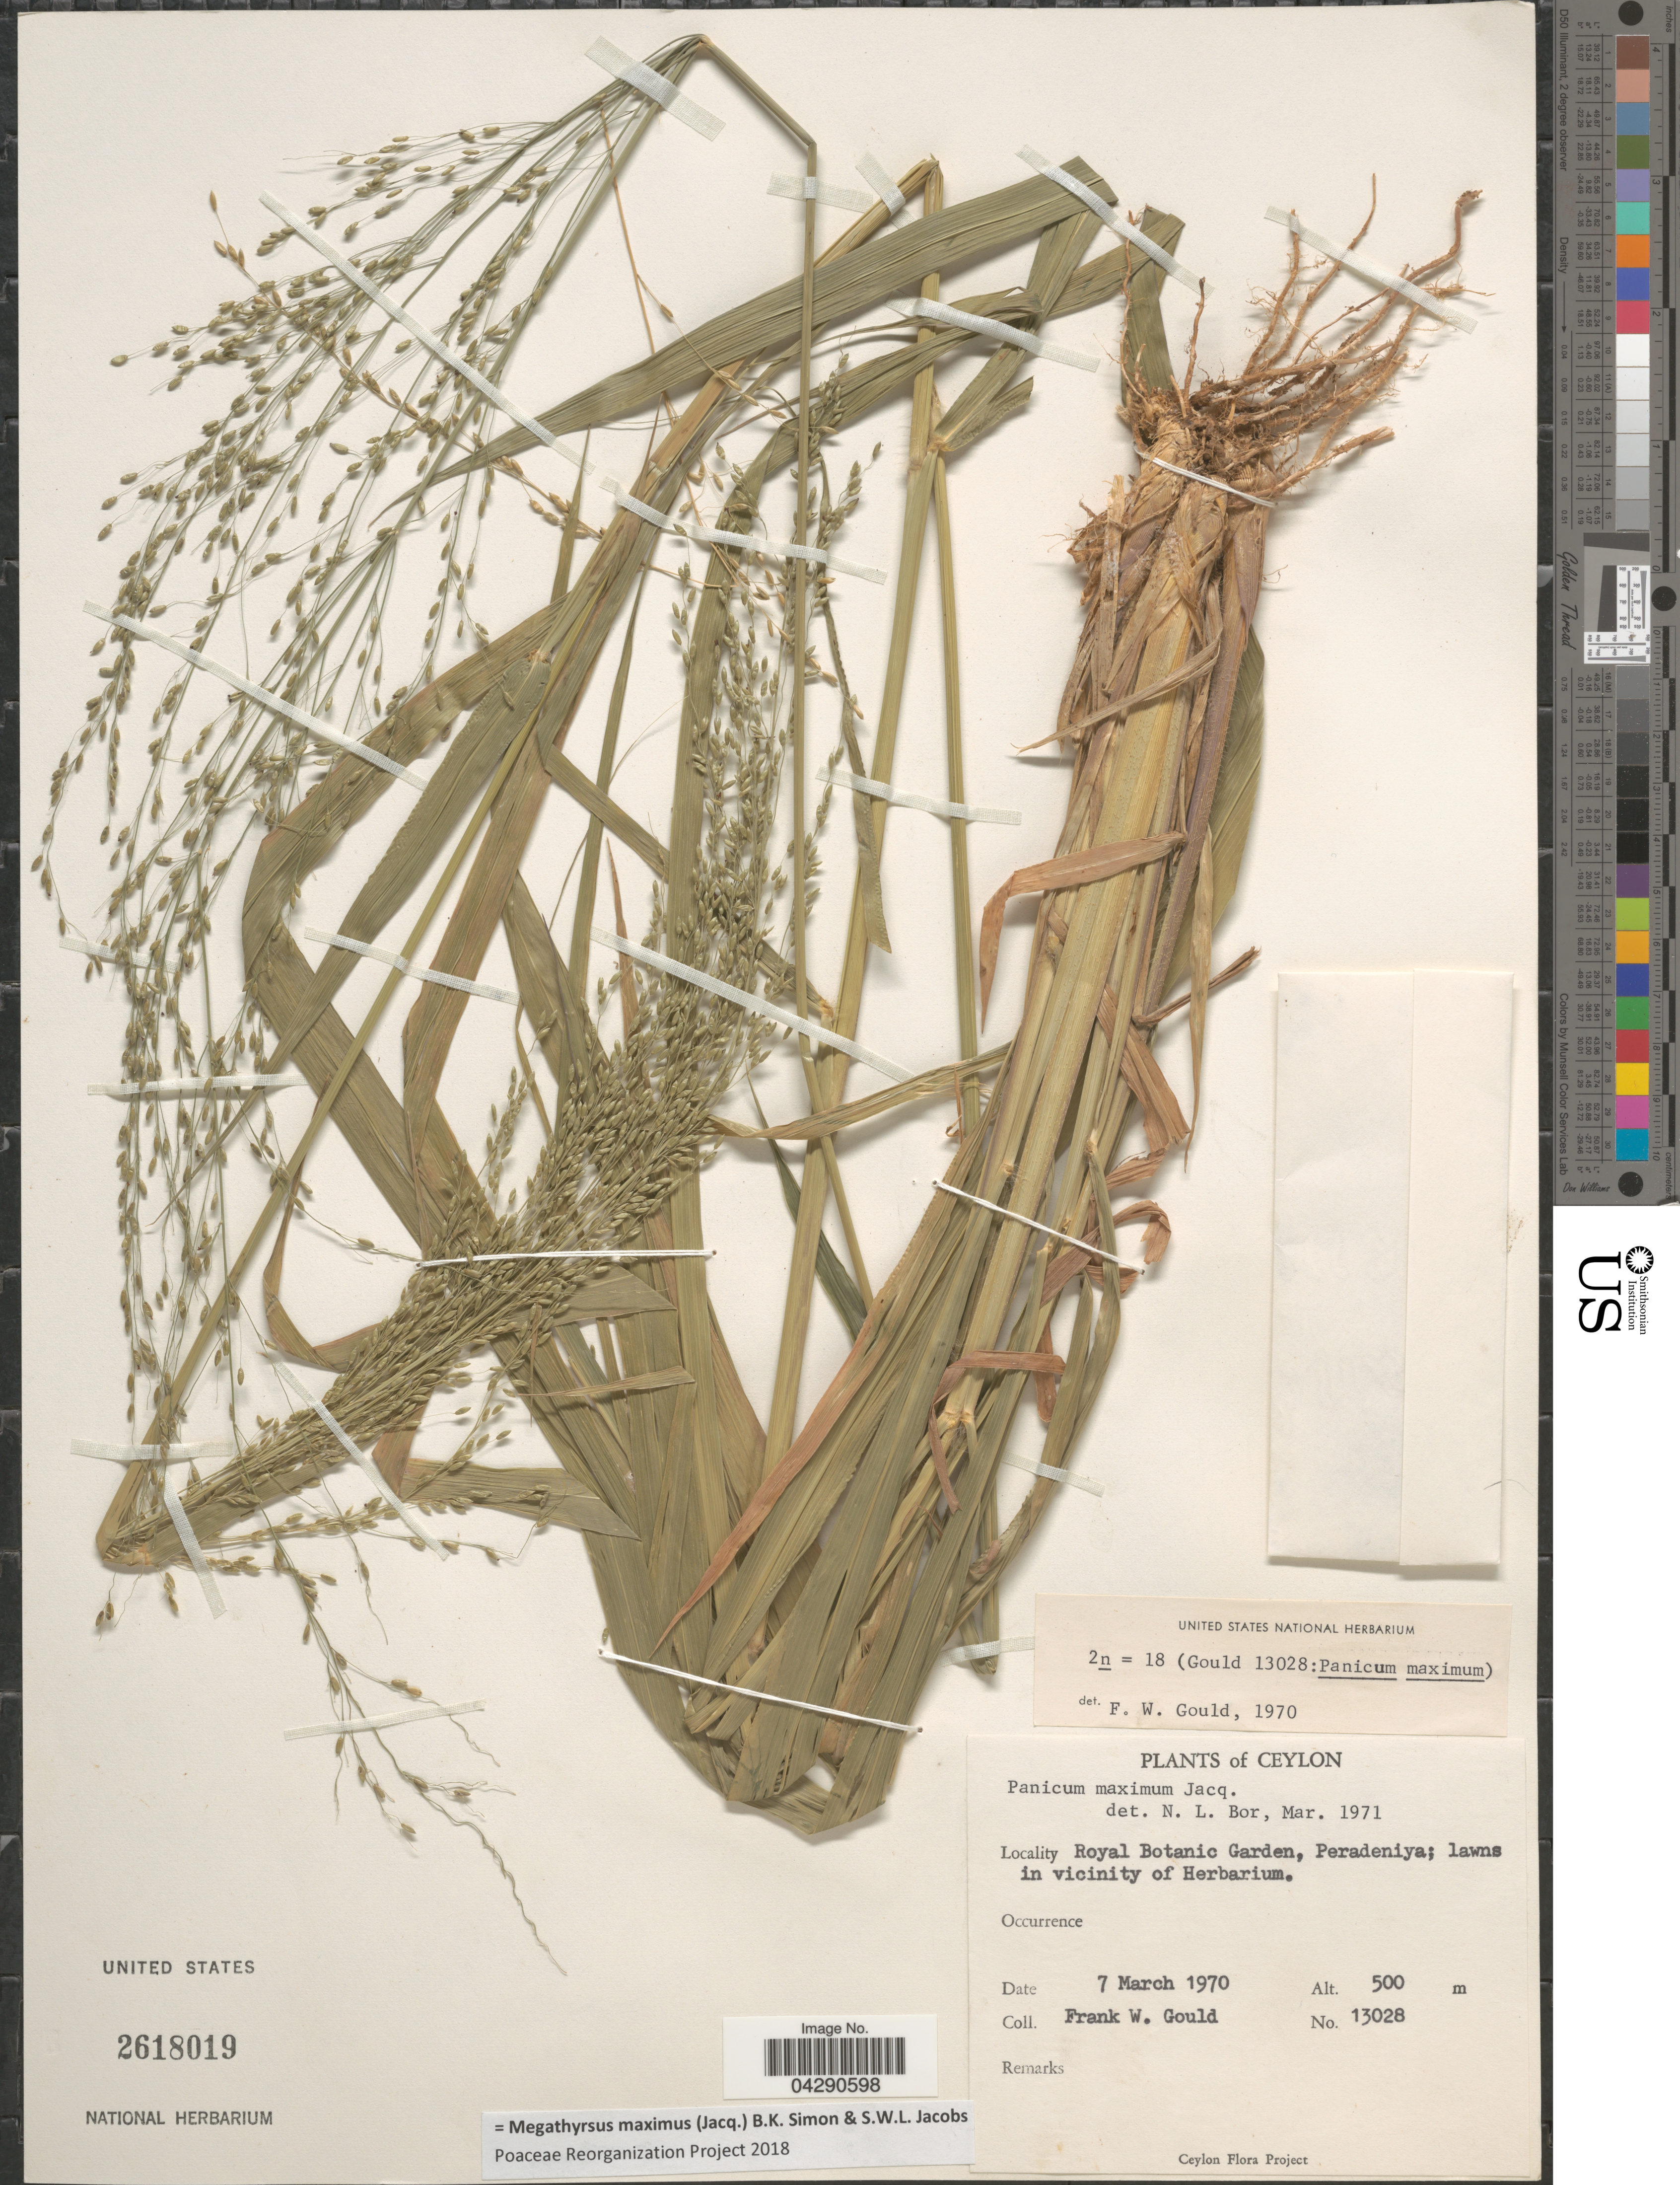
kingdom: Plantae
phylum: Tracheophyta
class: Liliopsida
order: Poales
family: Poaceae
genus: Megathyrsus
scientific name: Megathyrsus maximus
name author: (Jacq.) B.K. Simon & S.W.L. Jacobs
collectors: F. W. Gould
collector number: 13028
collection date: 1970-03-07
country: Sri Lanka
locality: Ceylon. Royal Botanical Garden, Peradeniya; lawns in vicinity of Herbarium.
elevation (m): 500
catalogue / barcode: US 2618019